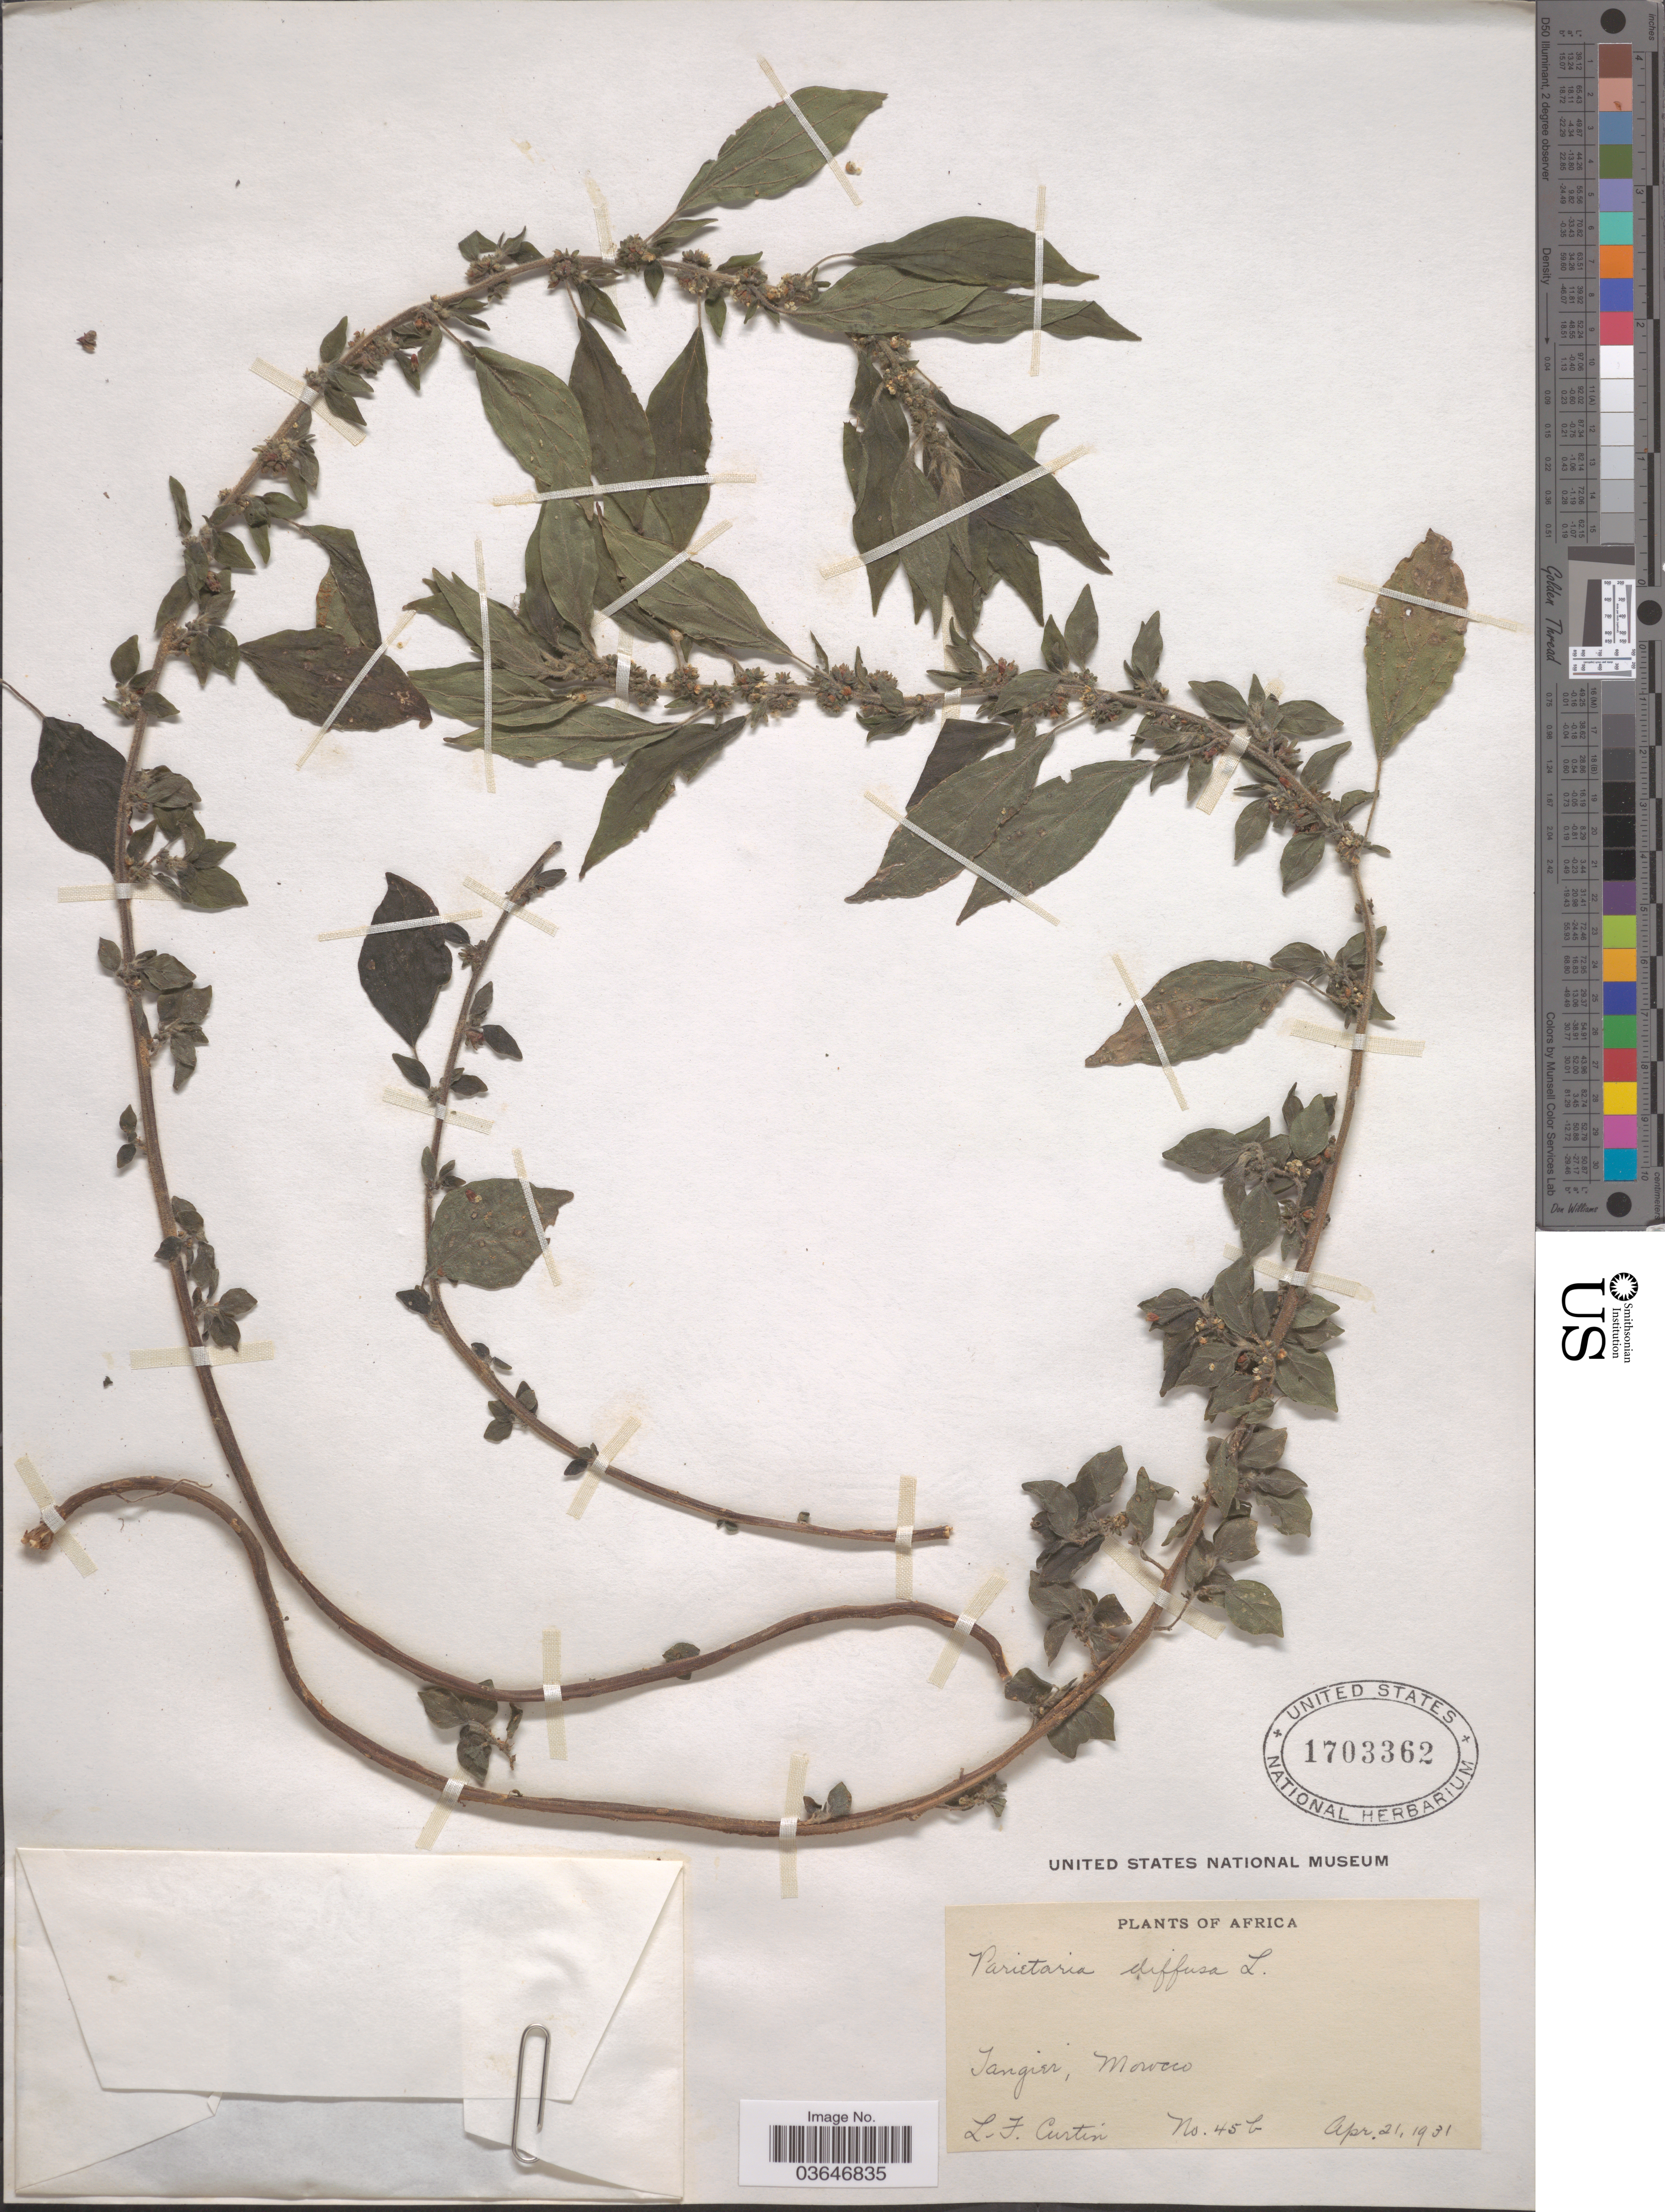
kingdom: Plantae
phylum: Tracheophyta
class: Magnoliopsida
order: Rosales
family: Urticaceae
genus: Parietaria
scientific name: Parietaria diffusa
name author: Mert. ex W.D.J. Koch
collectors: L. Curtin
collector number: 45b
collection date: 1931-04-21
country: Morocco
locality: Tangier.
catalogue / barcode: US 1703362